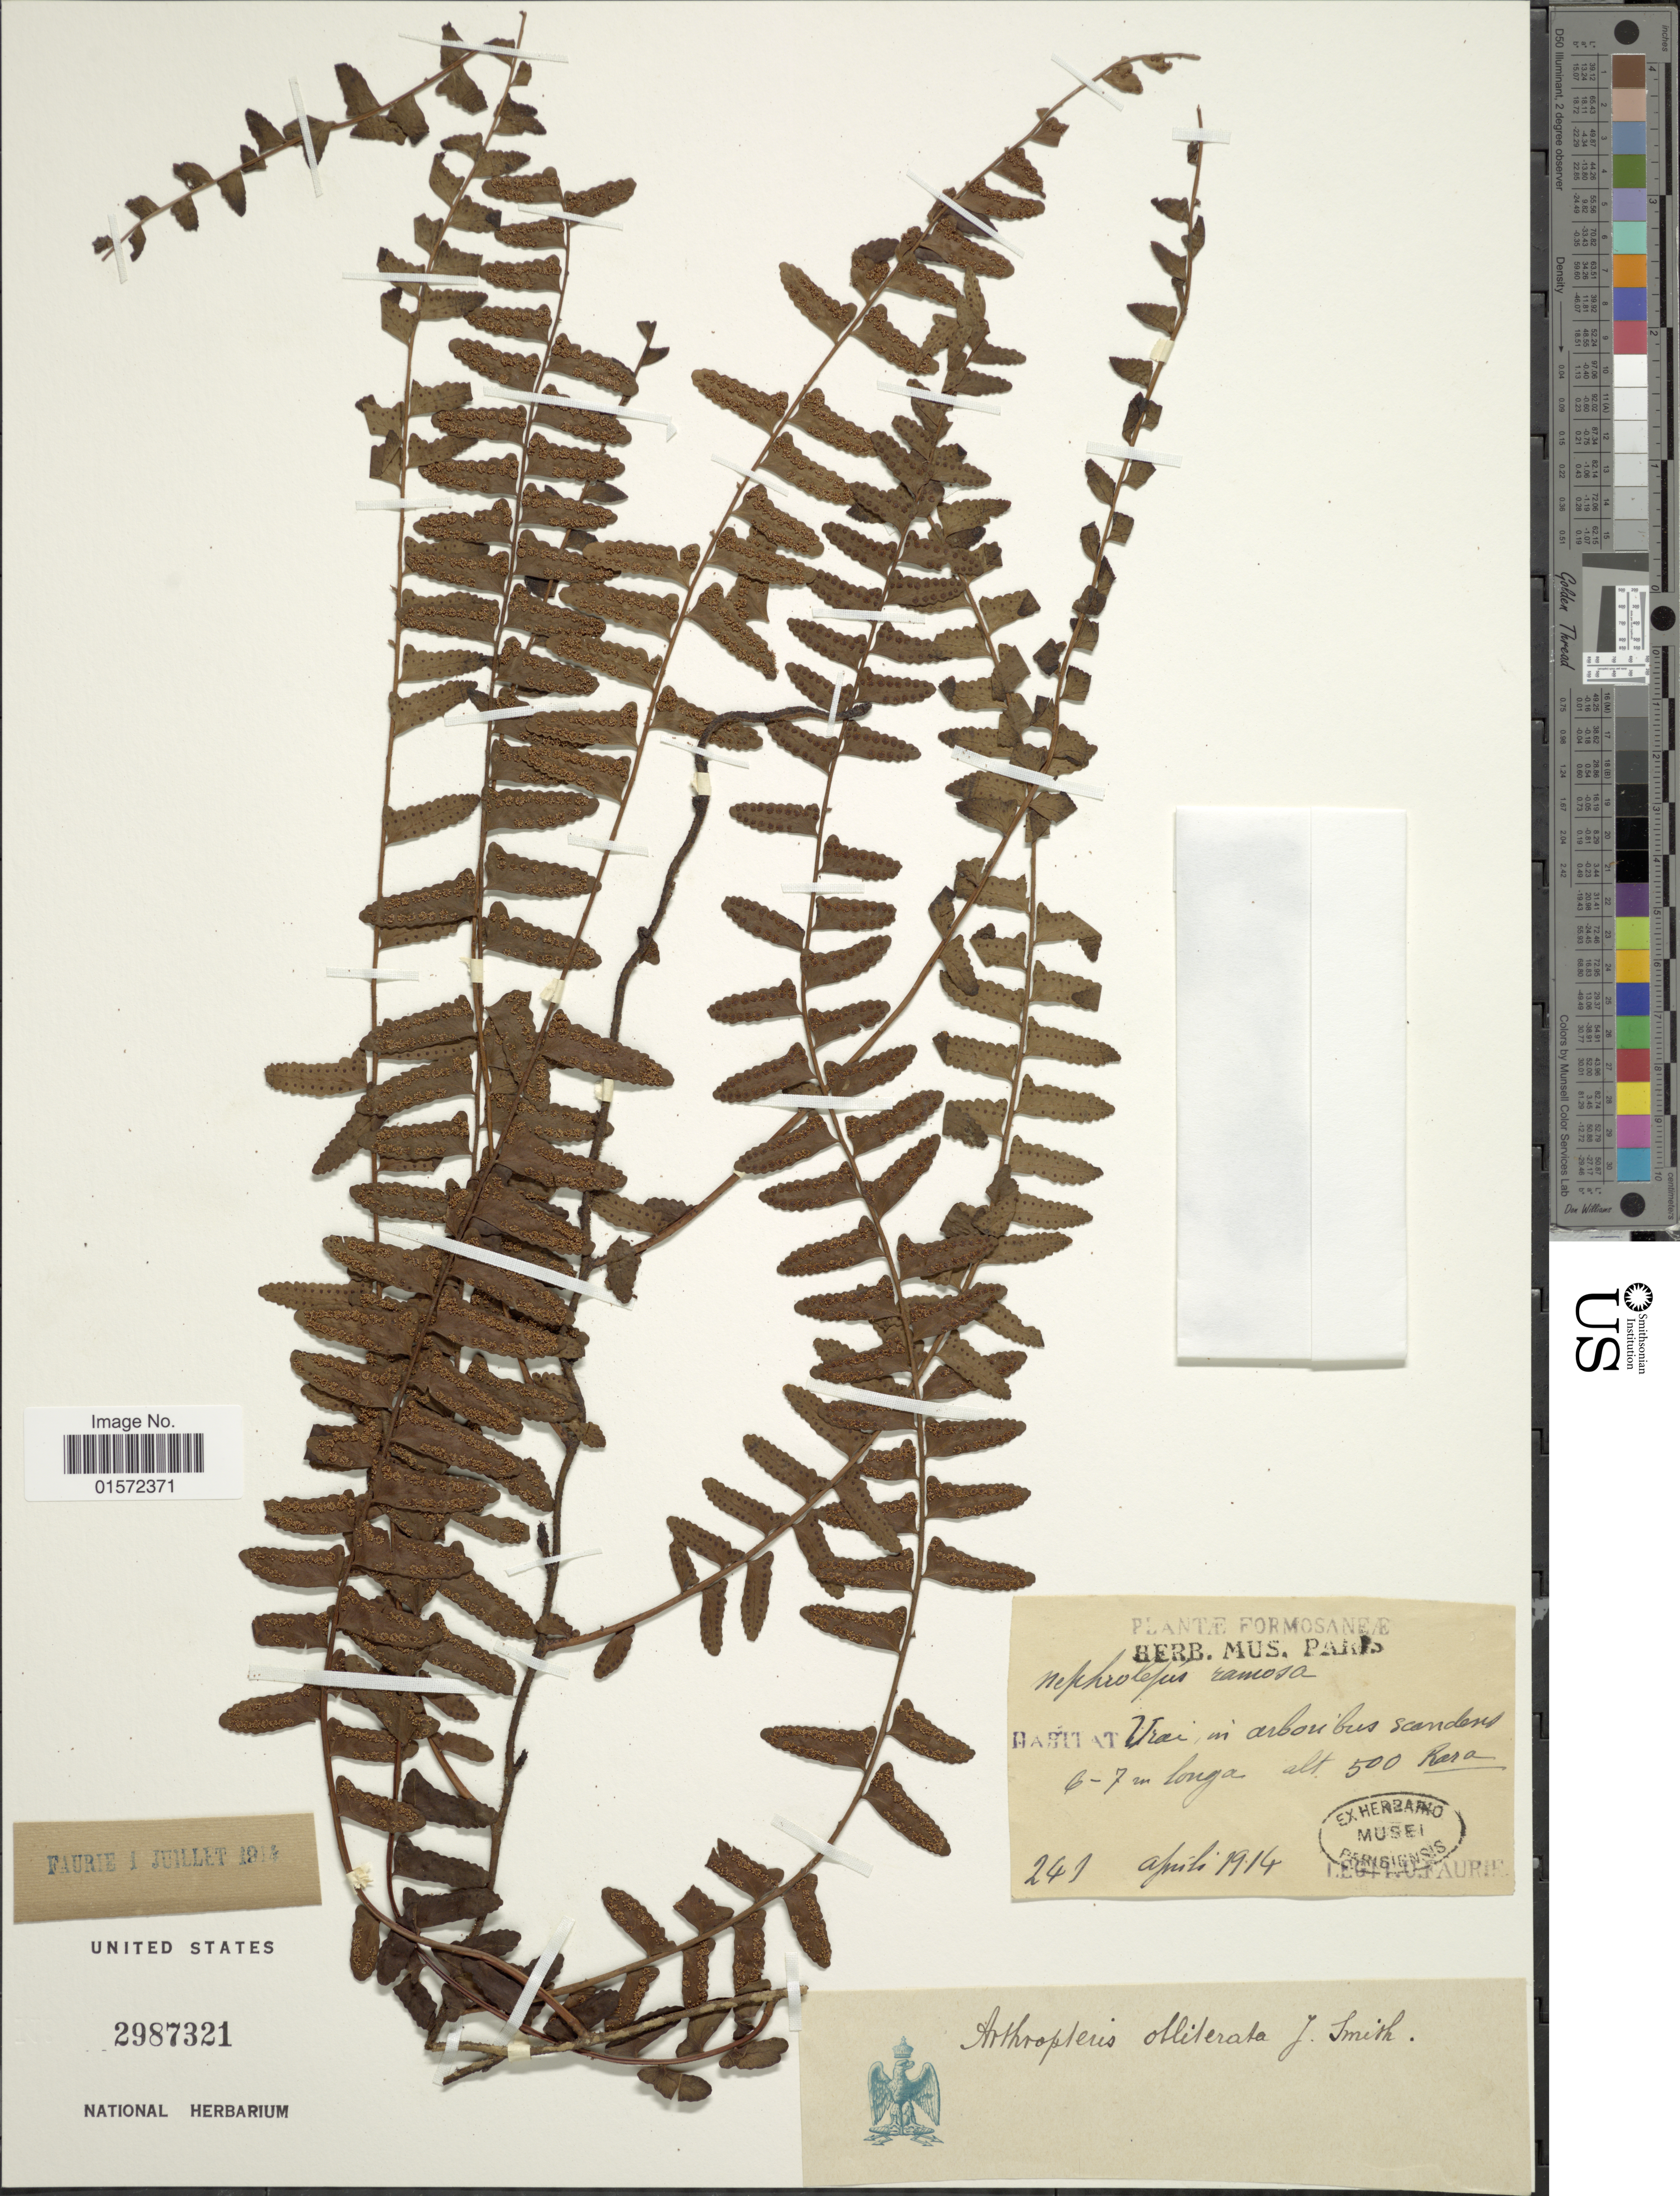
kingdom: Plantae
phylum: Tracheophyta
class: Polypodiopsida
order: Polypodiales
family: Tectariaceae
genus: Arthropteris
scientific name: Arthropteris obliterata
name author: (R. Br.) J. Sm.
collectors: A. Faure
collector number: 241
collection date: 1914-04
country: Taiwan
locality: Formosaneae, Vrai in arboribus scandens [interpreted]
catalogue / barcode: US 2987321